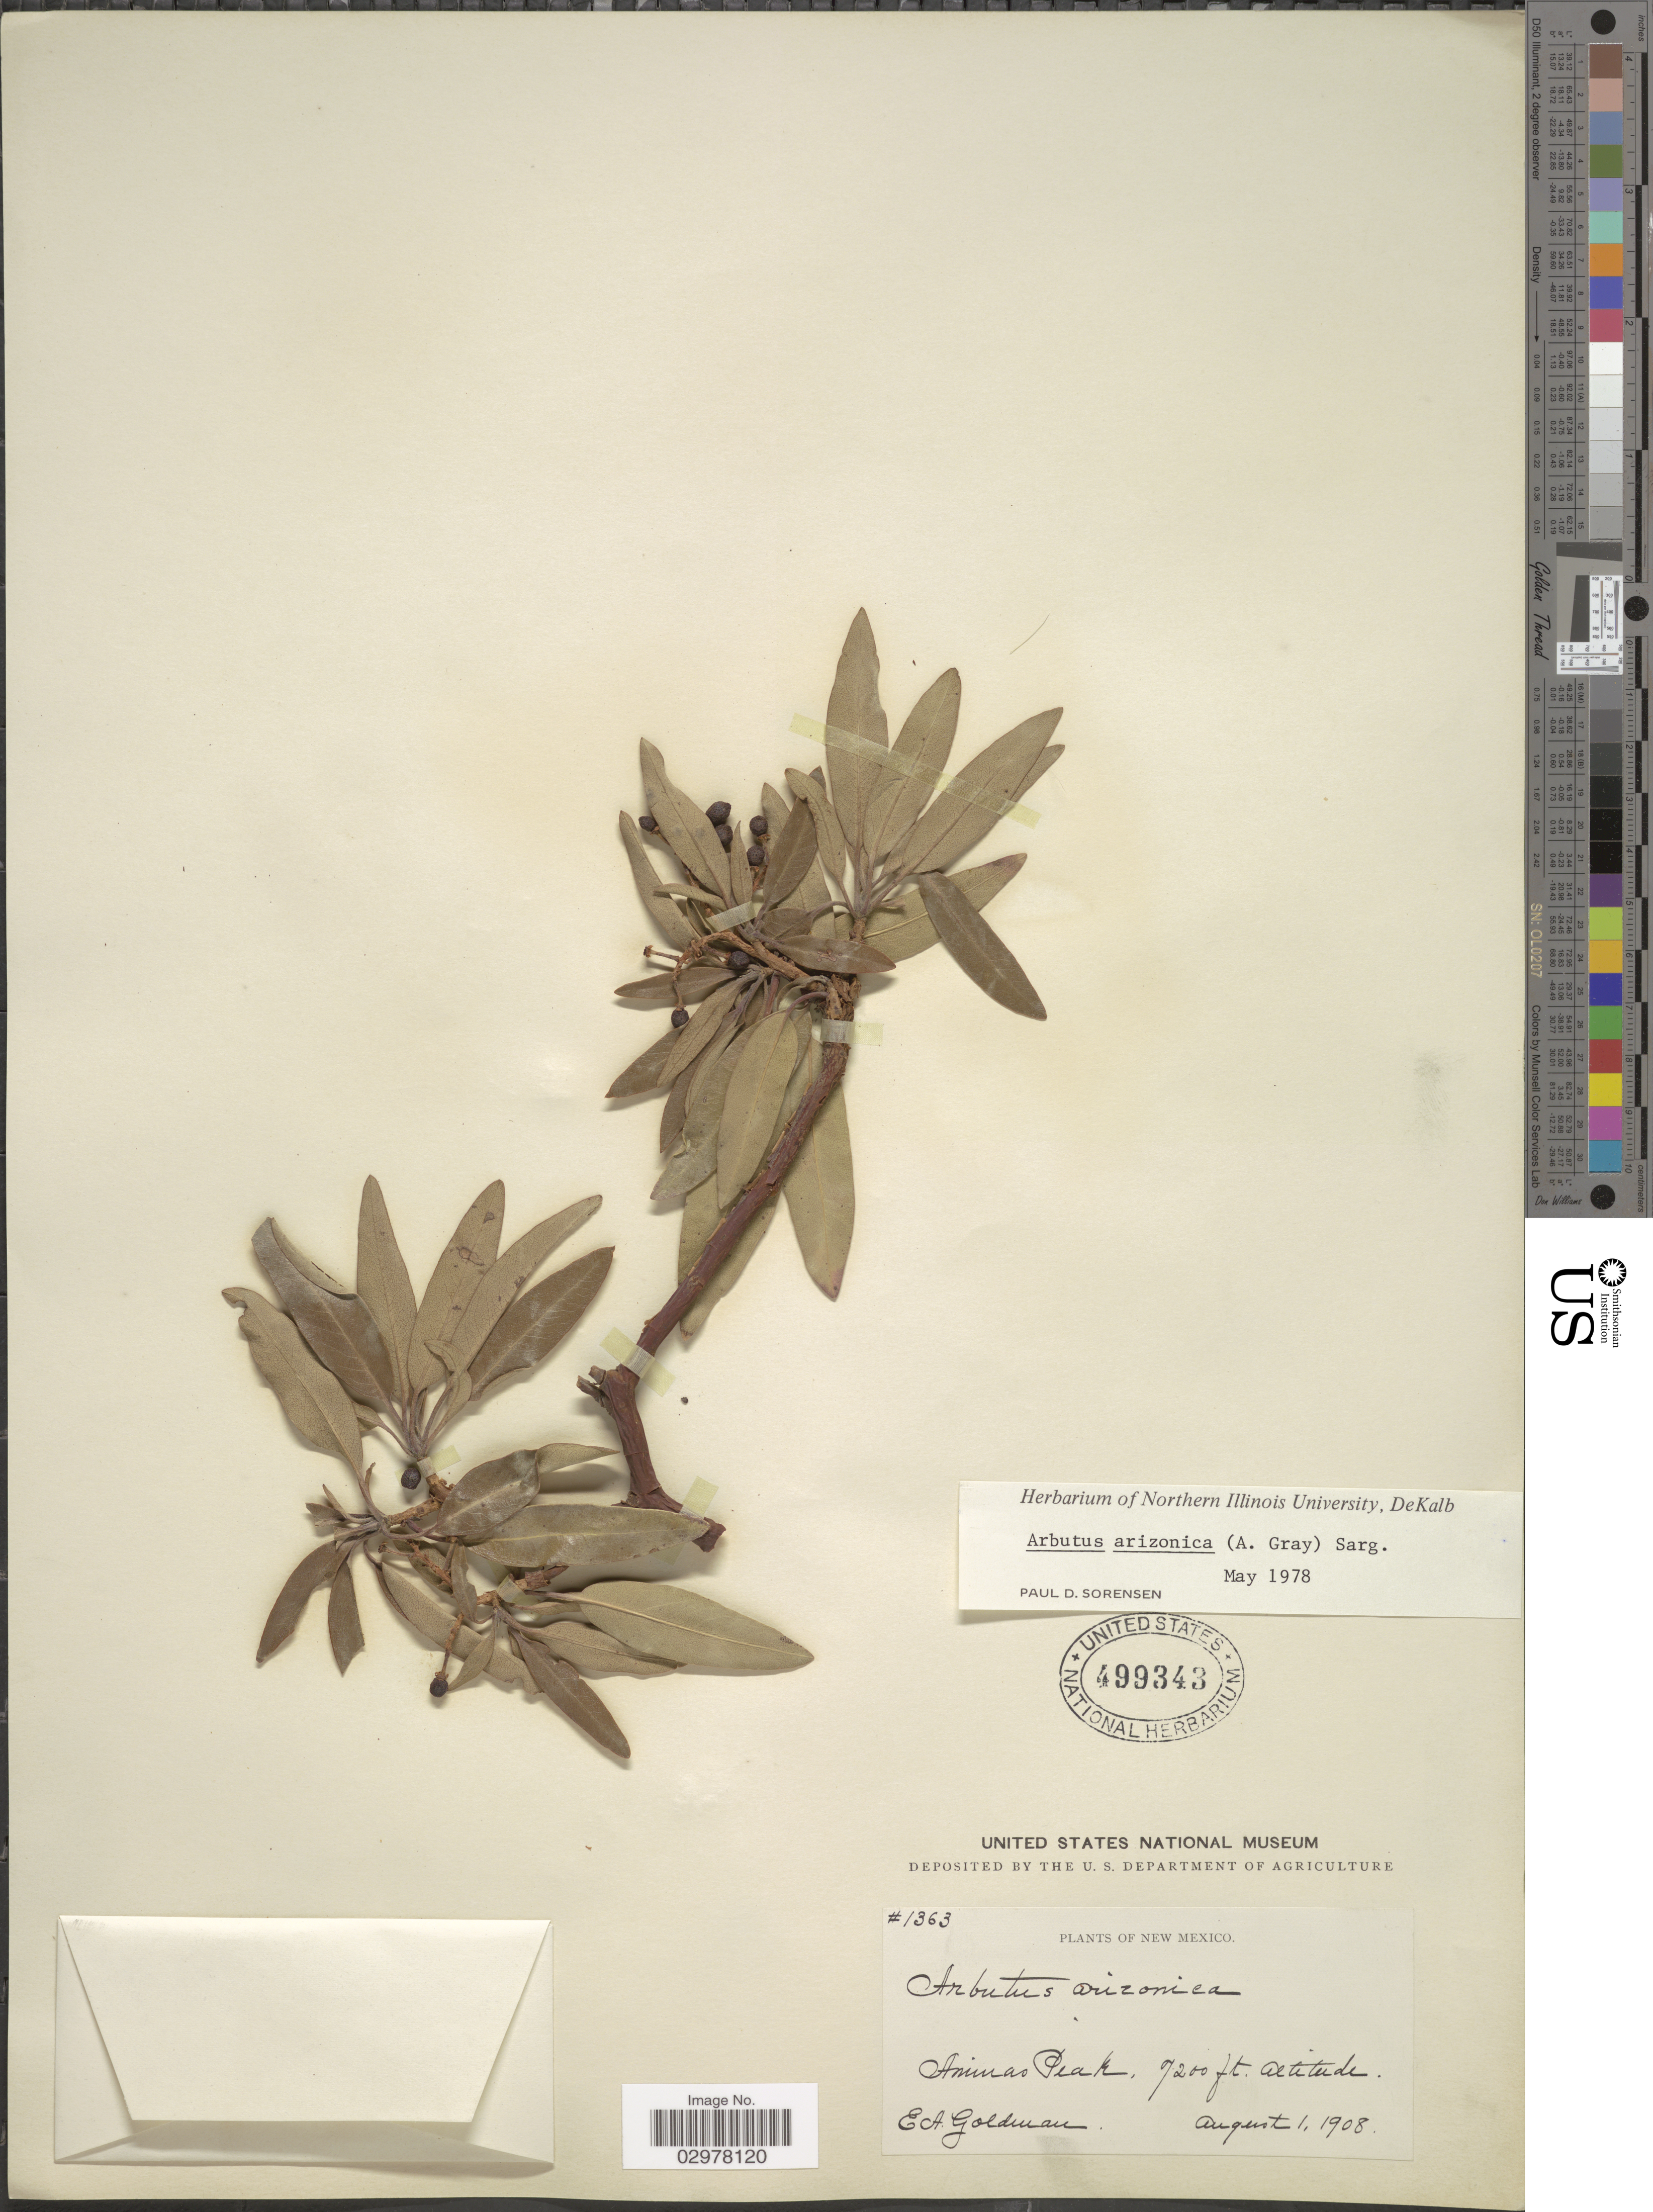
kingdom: Plantae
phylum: Tracheophyta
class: Magnoliopsida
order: Ericales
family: Ericaceae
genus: Arbutus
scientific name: Arbutus arizonica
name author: (A. Gray) Sarg.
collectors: E. A. Goldman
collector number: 1363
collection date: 1908-08-01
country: United States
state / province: New Mexico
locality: Animas Peak.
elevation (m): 2195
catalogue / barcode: US 499343